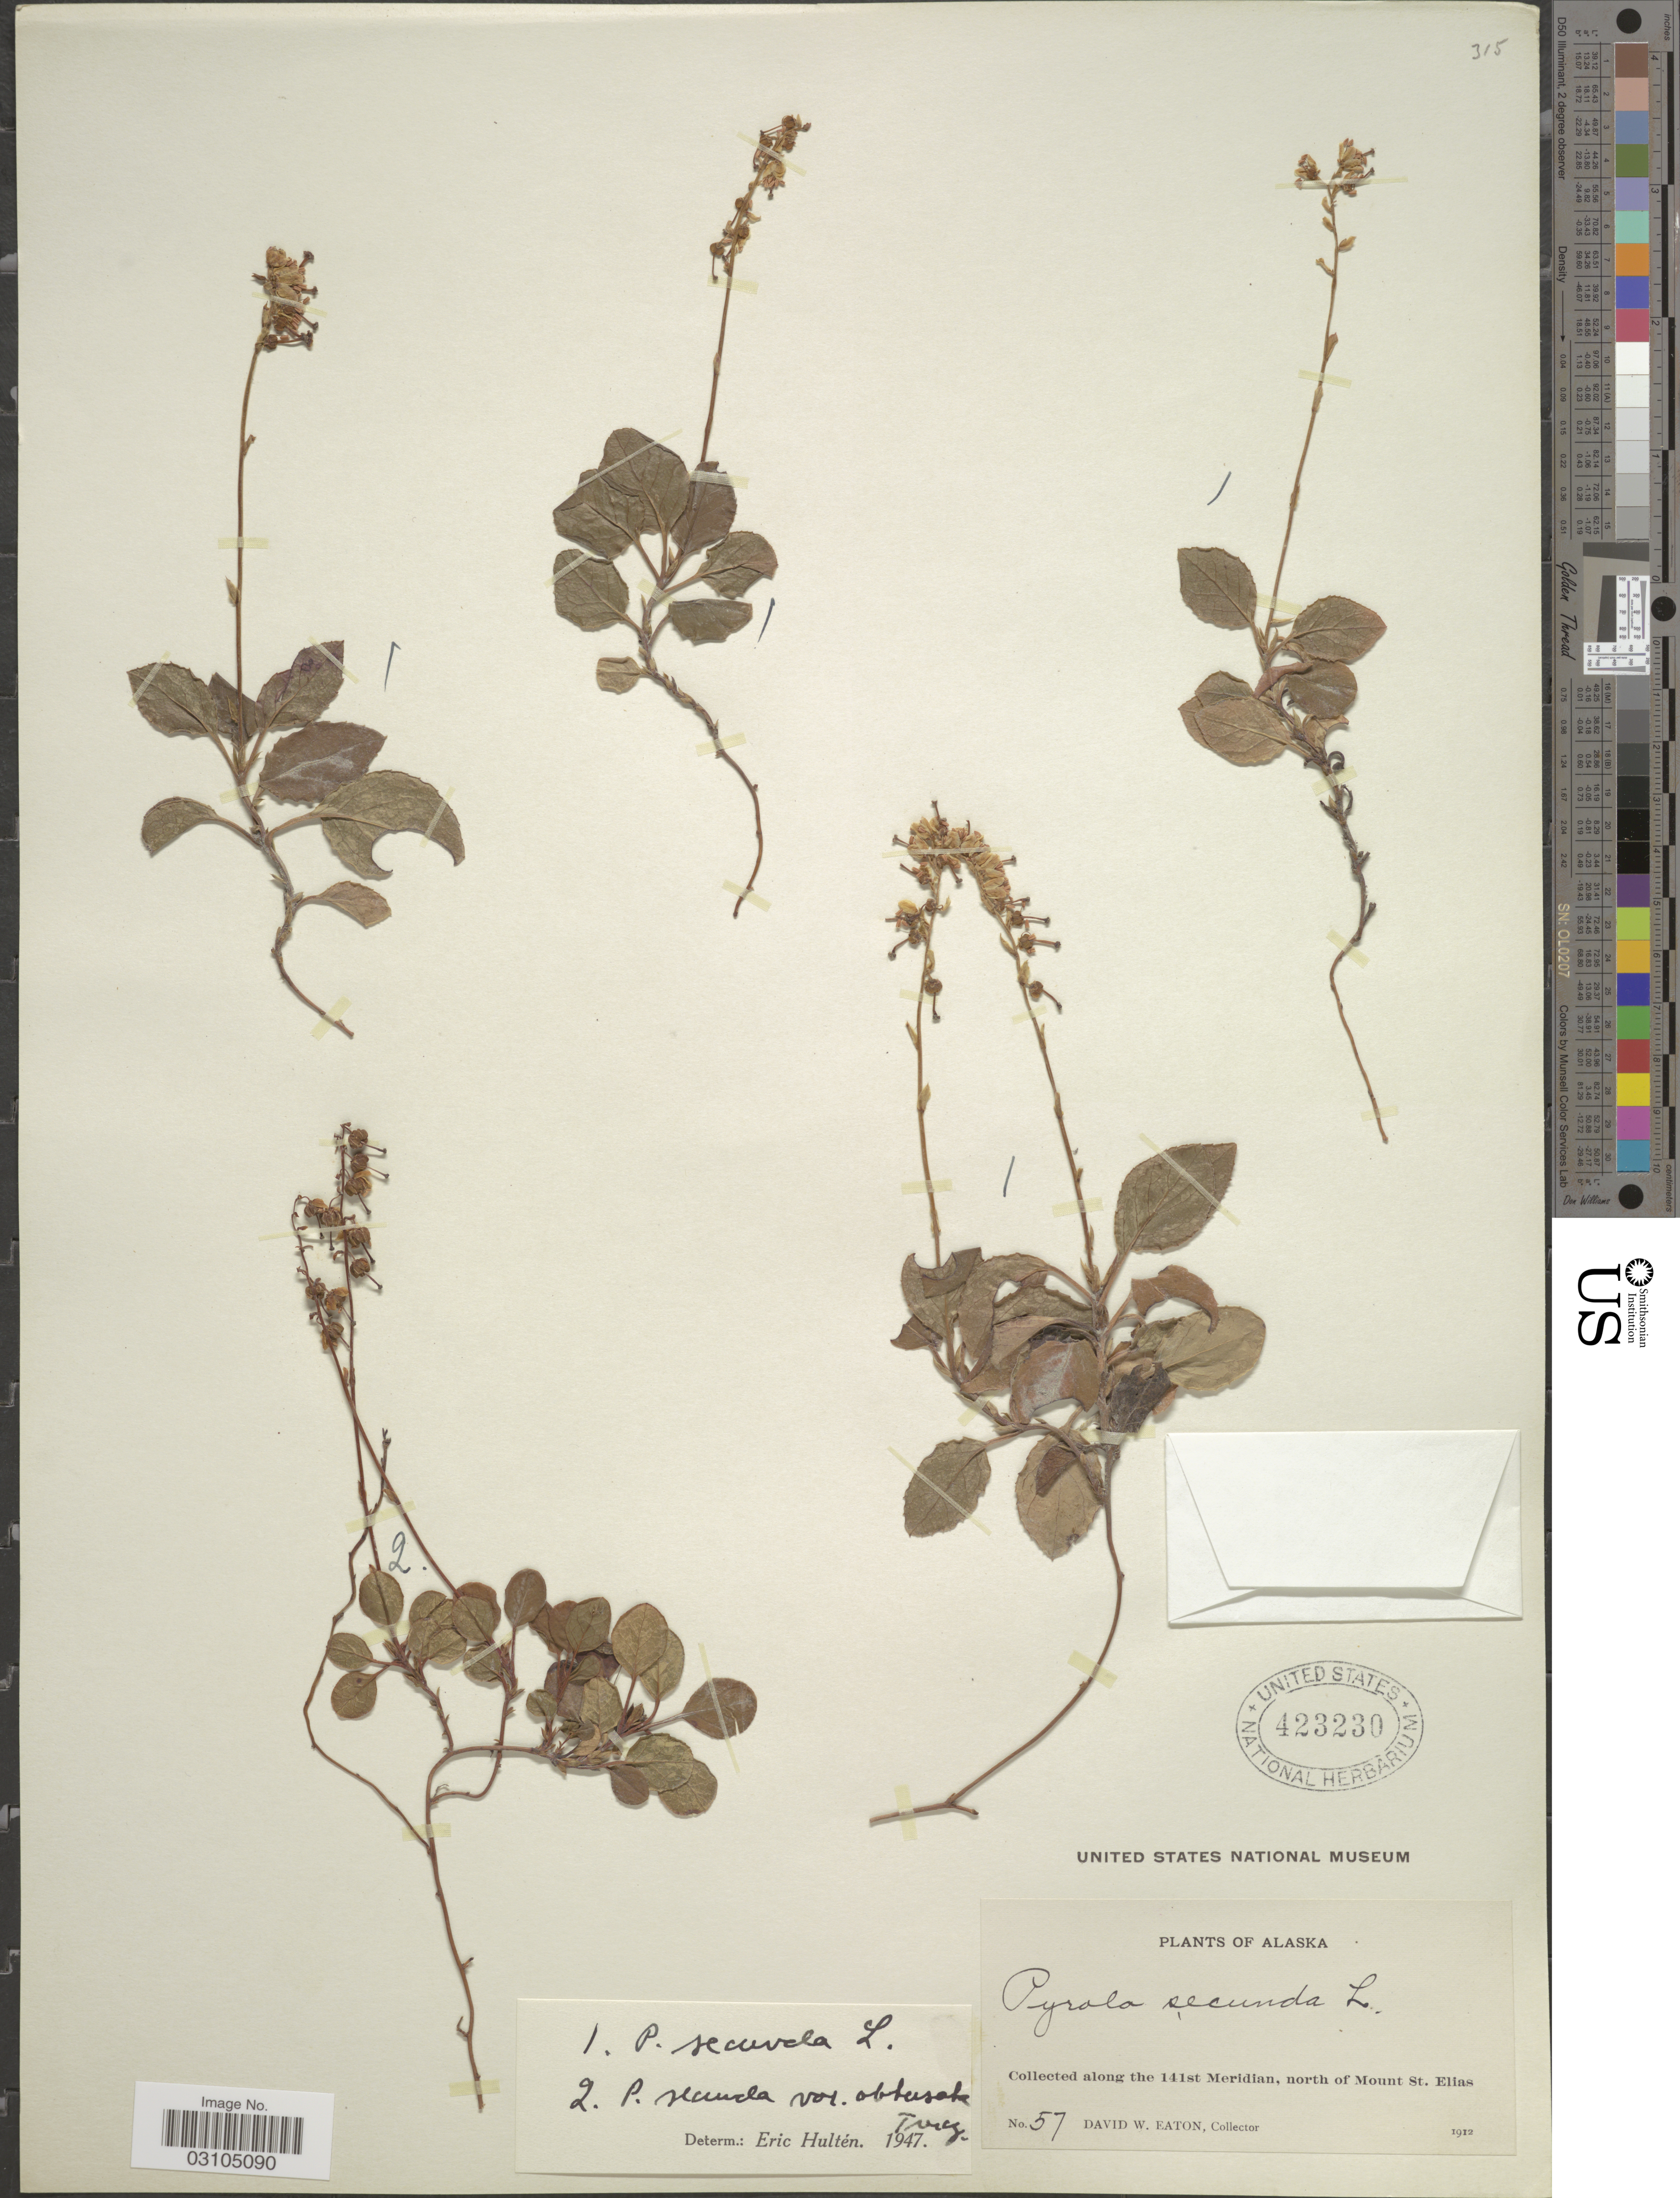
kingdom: Plantae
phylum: Tracheophyta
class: Magnoliopsida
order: Ericales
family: Ericaceae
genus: Orthilia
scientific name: Orthilia secunda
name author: (L.) House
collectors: D. Eaton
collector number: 57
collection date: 1912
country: United States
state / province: Alaska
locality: Along the 141st Meridian, north of Mount St. Elias.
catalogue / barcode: US 423230